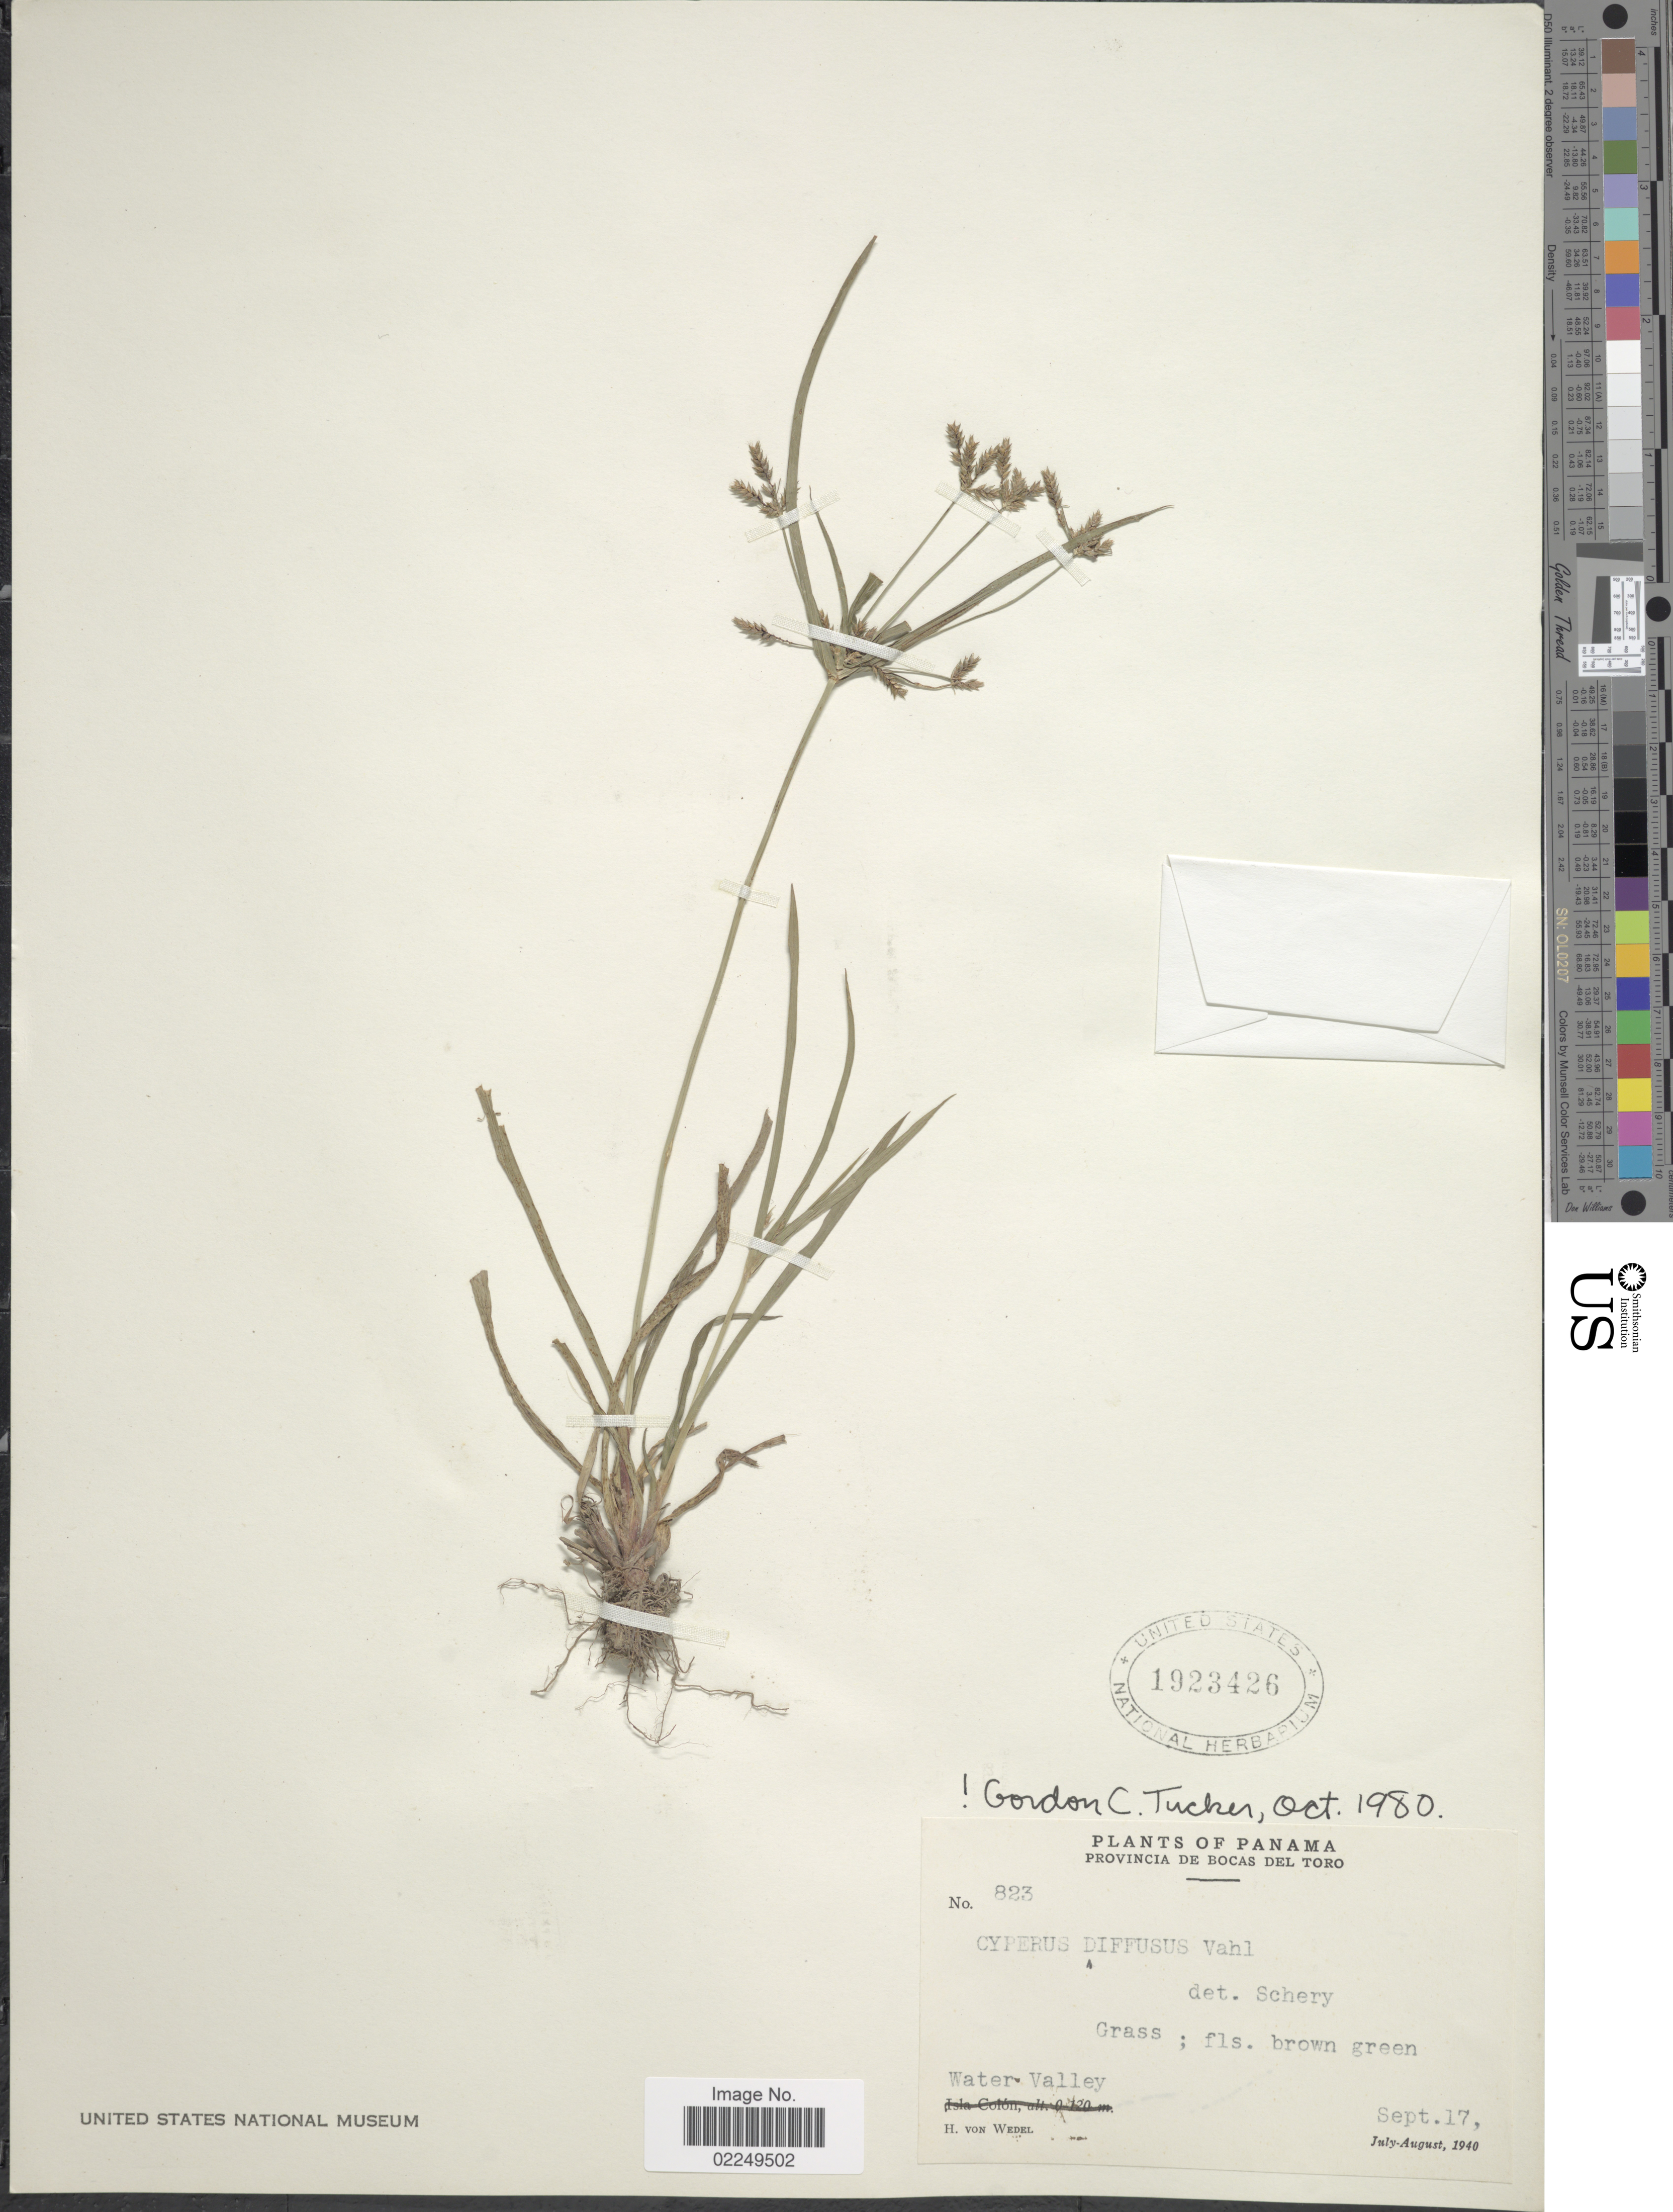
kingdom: Plantae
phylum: Tracheophyta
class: Liliopsida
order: Poales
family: Cyperaceae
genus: Cyperus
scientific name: Cyperus laxus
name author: Lam.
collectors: H. von Wedel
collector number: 823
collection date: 1940-09-17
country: Panama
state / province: Bocas del Toro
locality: Provincia de Bocas del Toro, Water Valley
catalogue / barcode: US 1923426